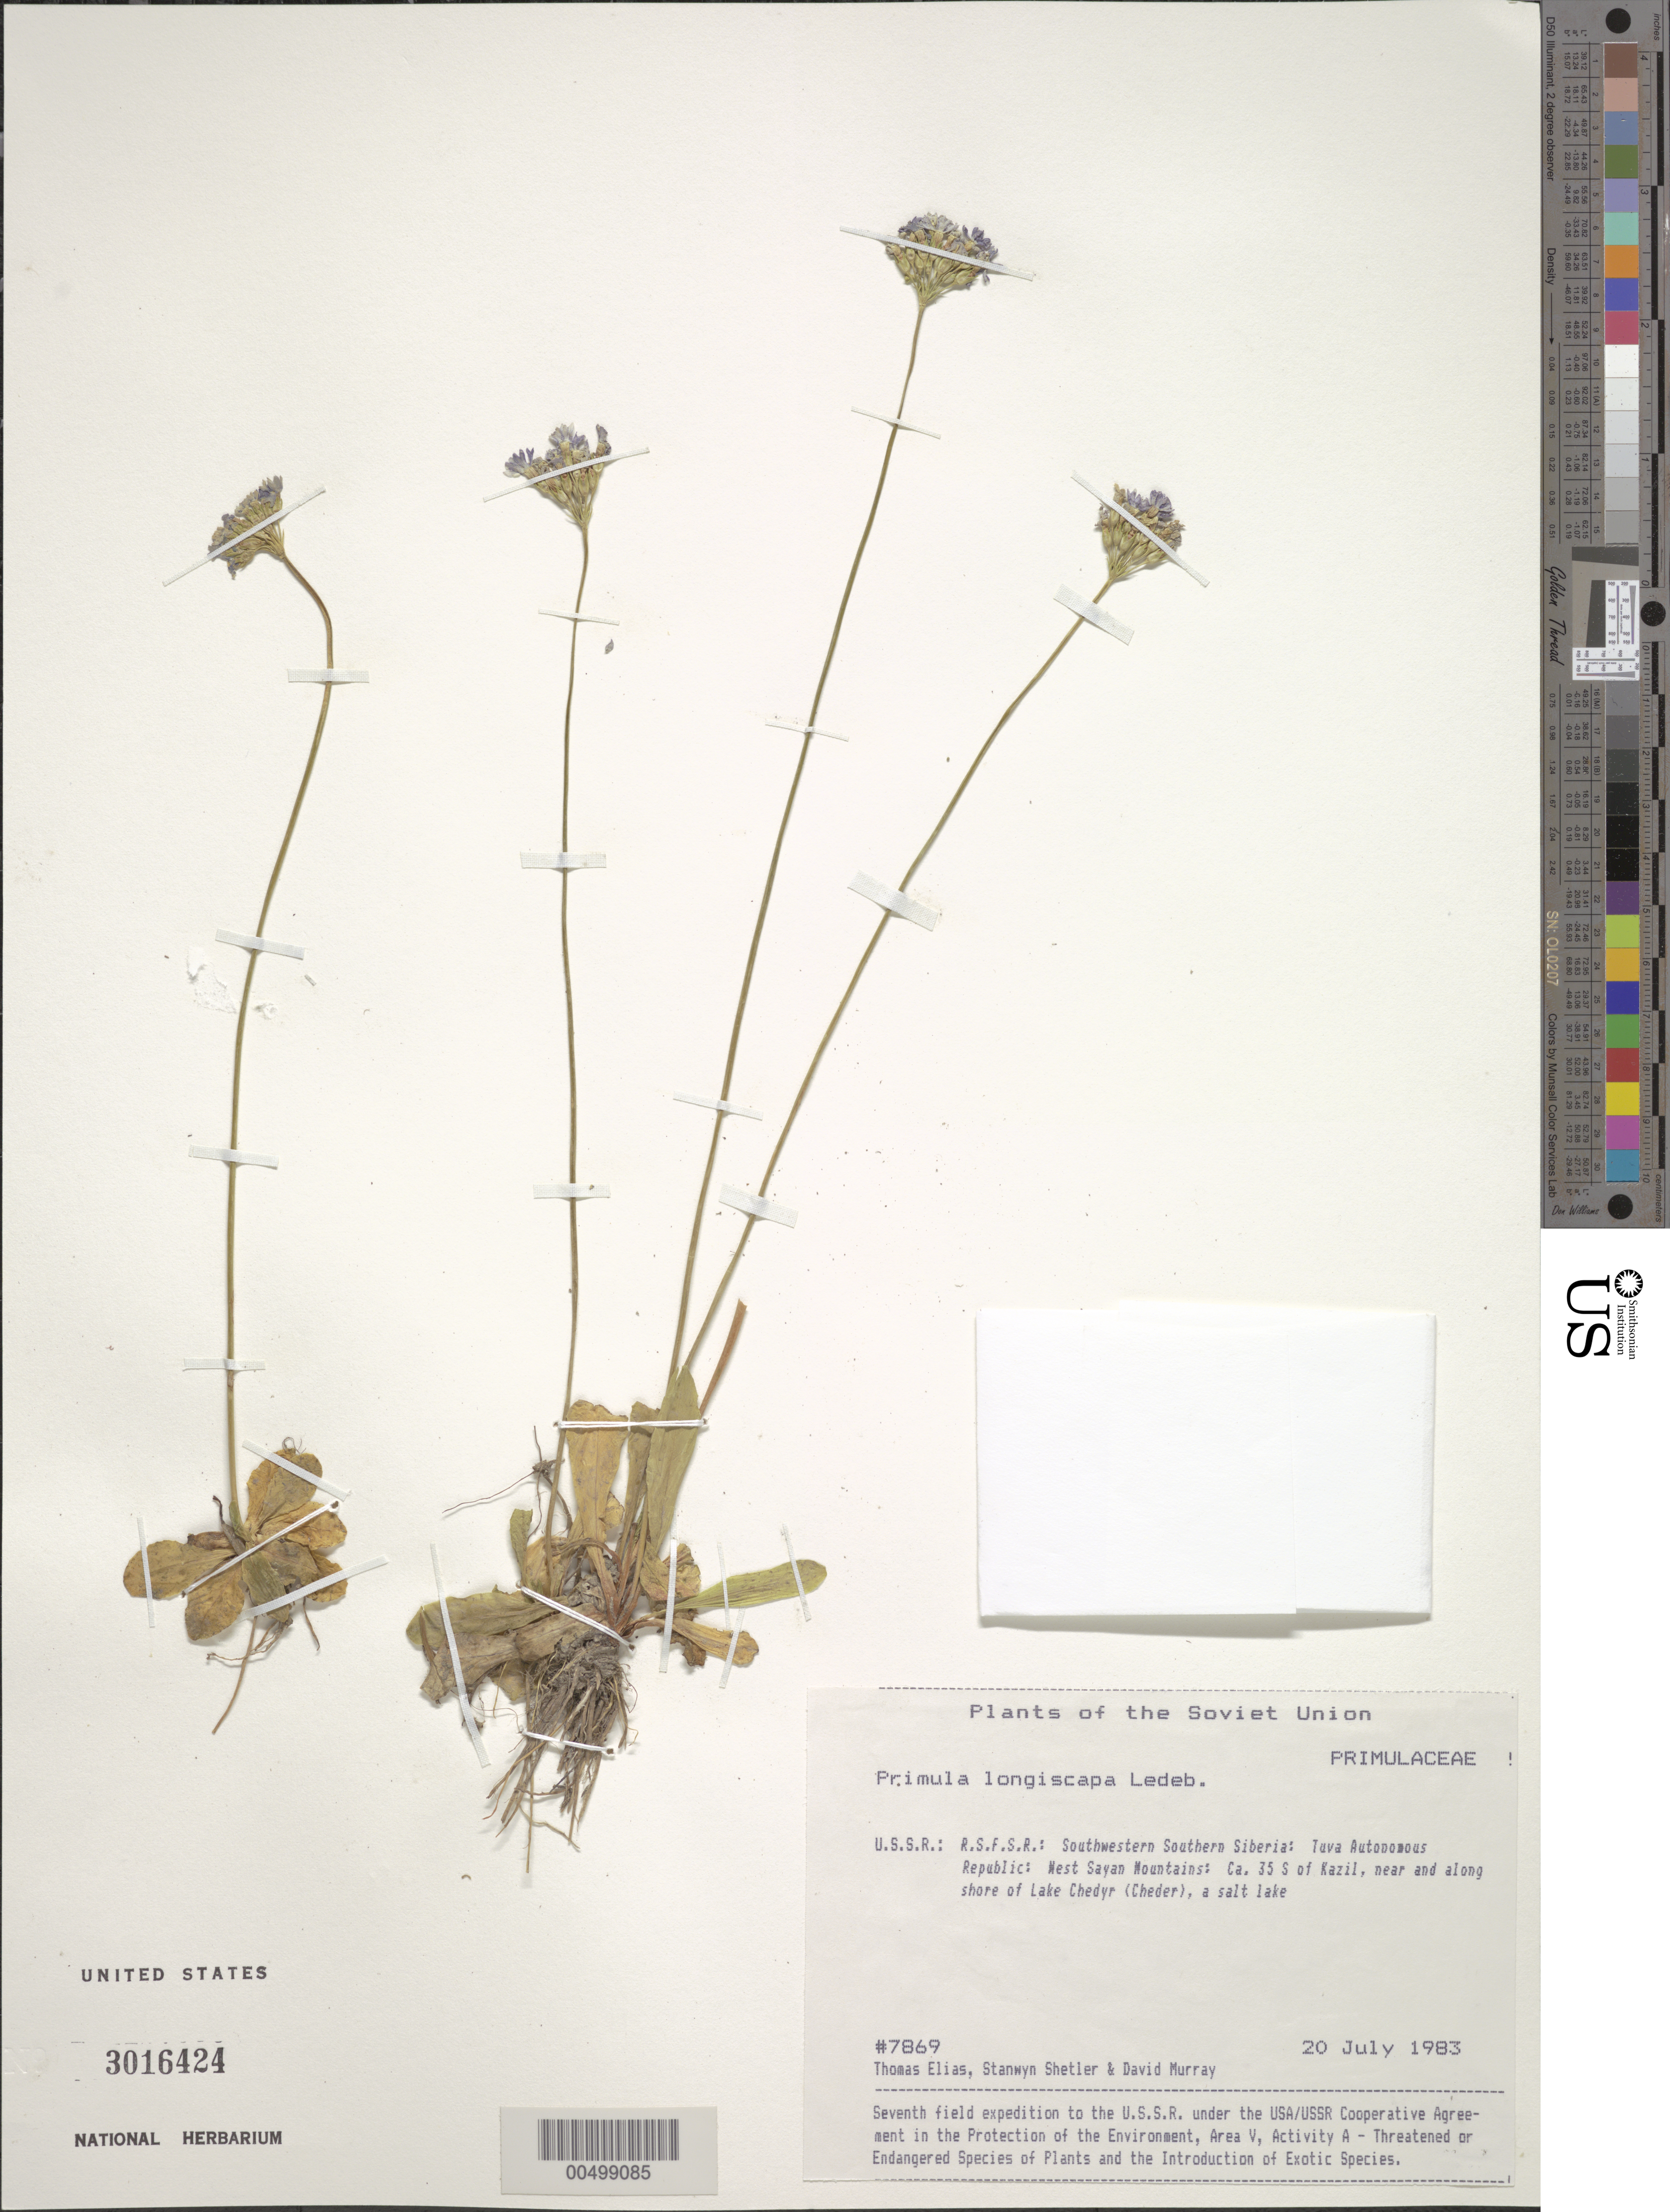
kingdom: Plantae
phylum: Tracheophyta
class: Magnoliopsida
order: Ericales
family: Primulaceae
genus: Primula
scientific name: Primula longiscapa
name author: Ledeb.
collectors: T. Elias, S. Shetler & D. F. Murray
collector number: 7869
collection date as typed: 20 Jul 1983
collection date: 1983-07-20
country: Russian Federation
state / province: Tuva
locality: West Sayan Mountains, ca. 35 km S of Kazil [Kyzyl], near and along shore of Lake Chedyr (Cheder)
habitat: salt lake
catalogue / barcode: US 3016424